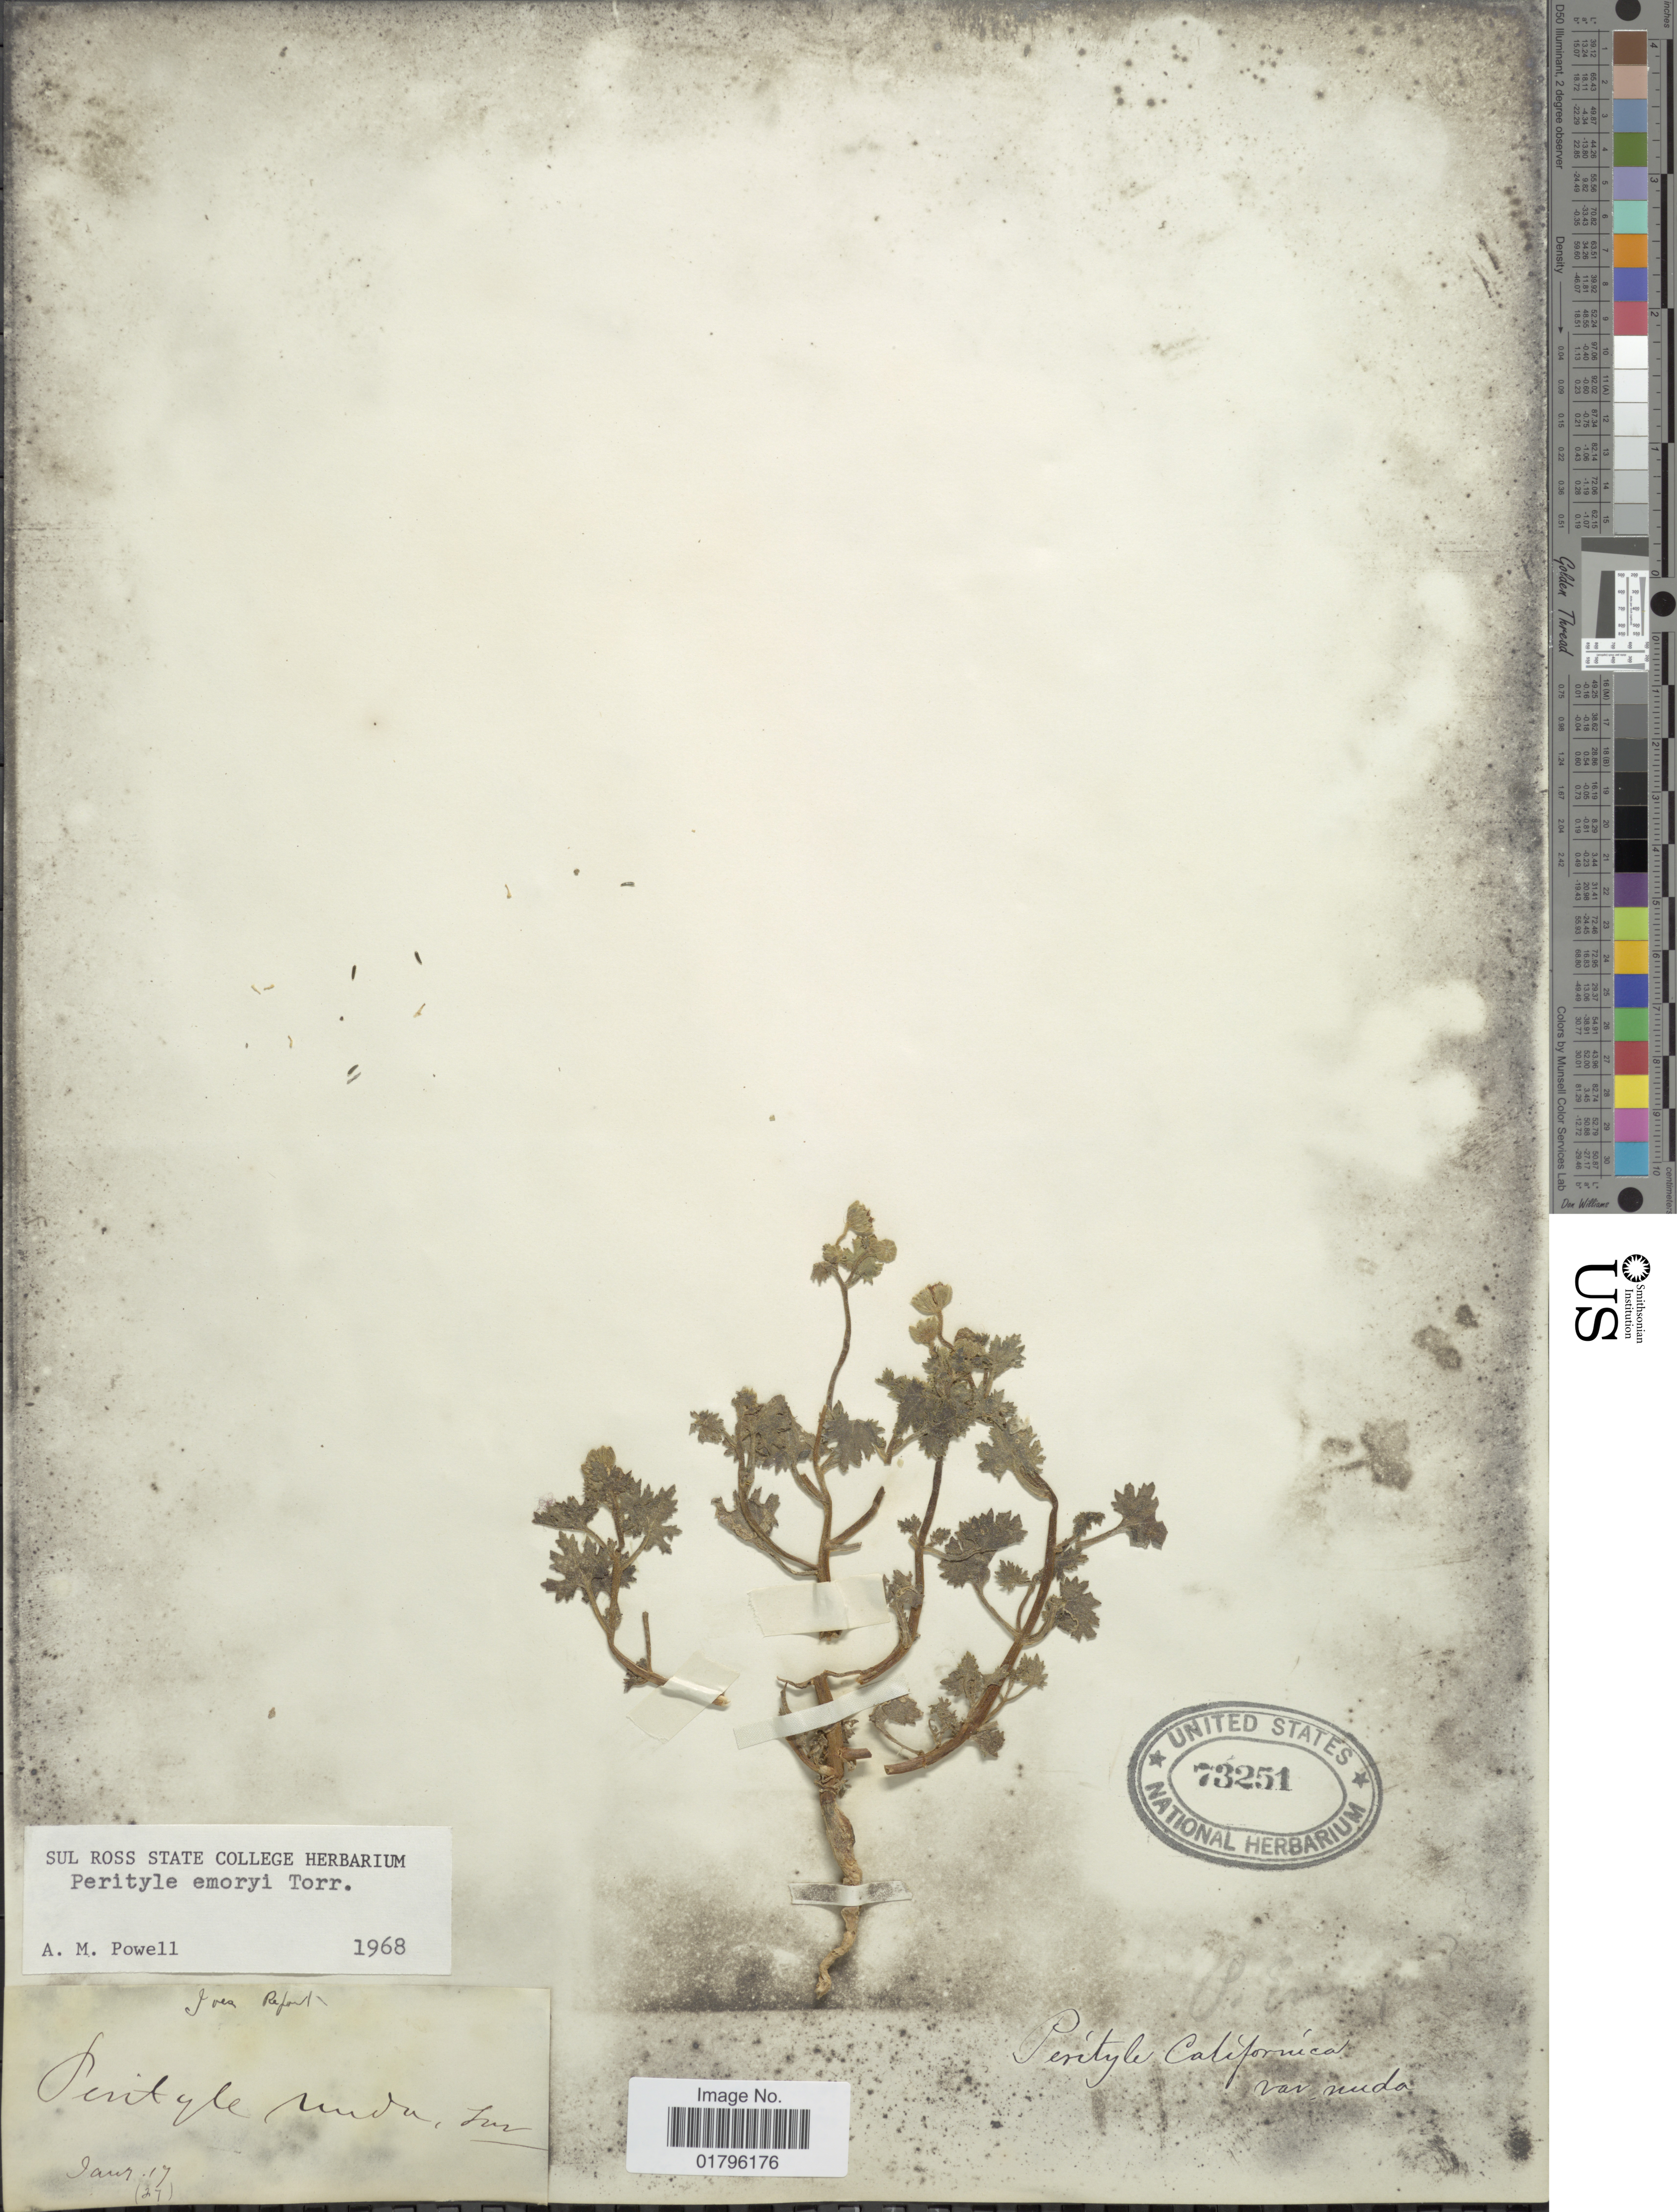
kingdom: Plantae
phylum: Tracheophyta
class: Magnoliopsida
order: Asterales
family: Asteraceae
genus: Perityle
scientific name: Perityle emoryi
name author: Torr.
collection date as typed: Transcribed d/m/y: 17/1/27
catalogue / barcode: US 73251